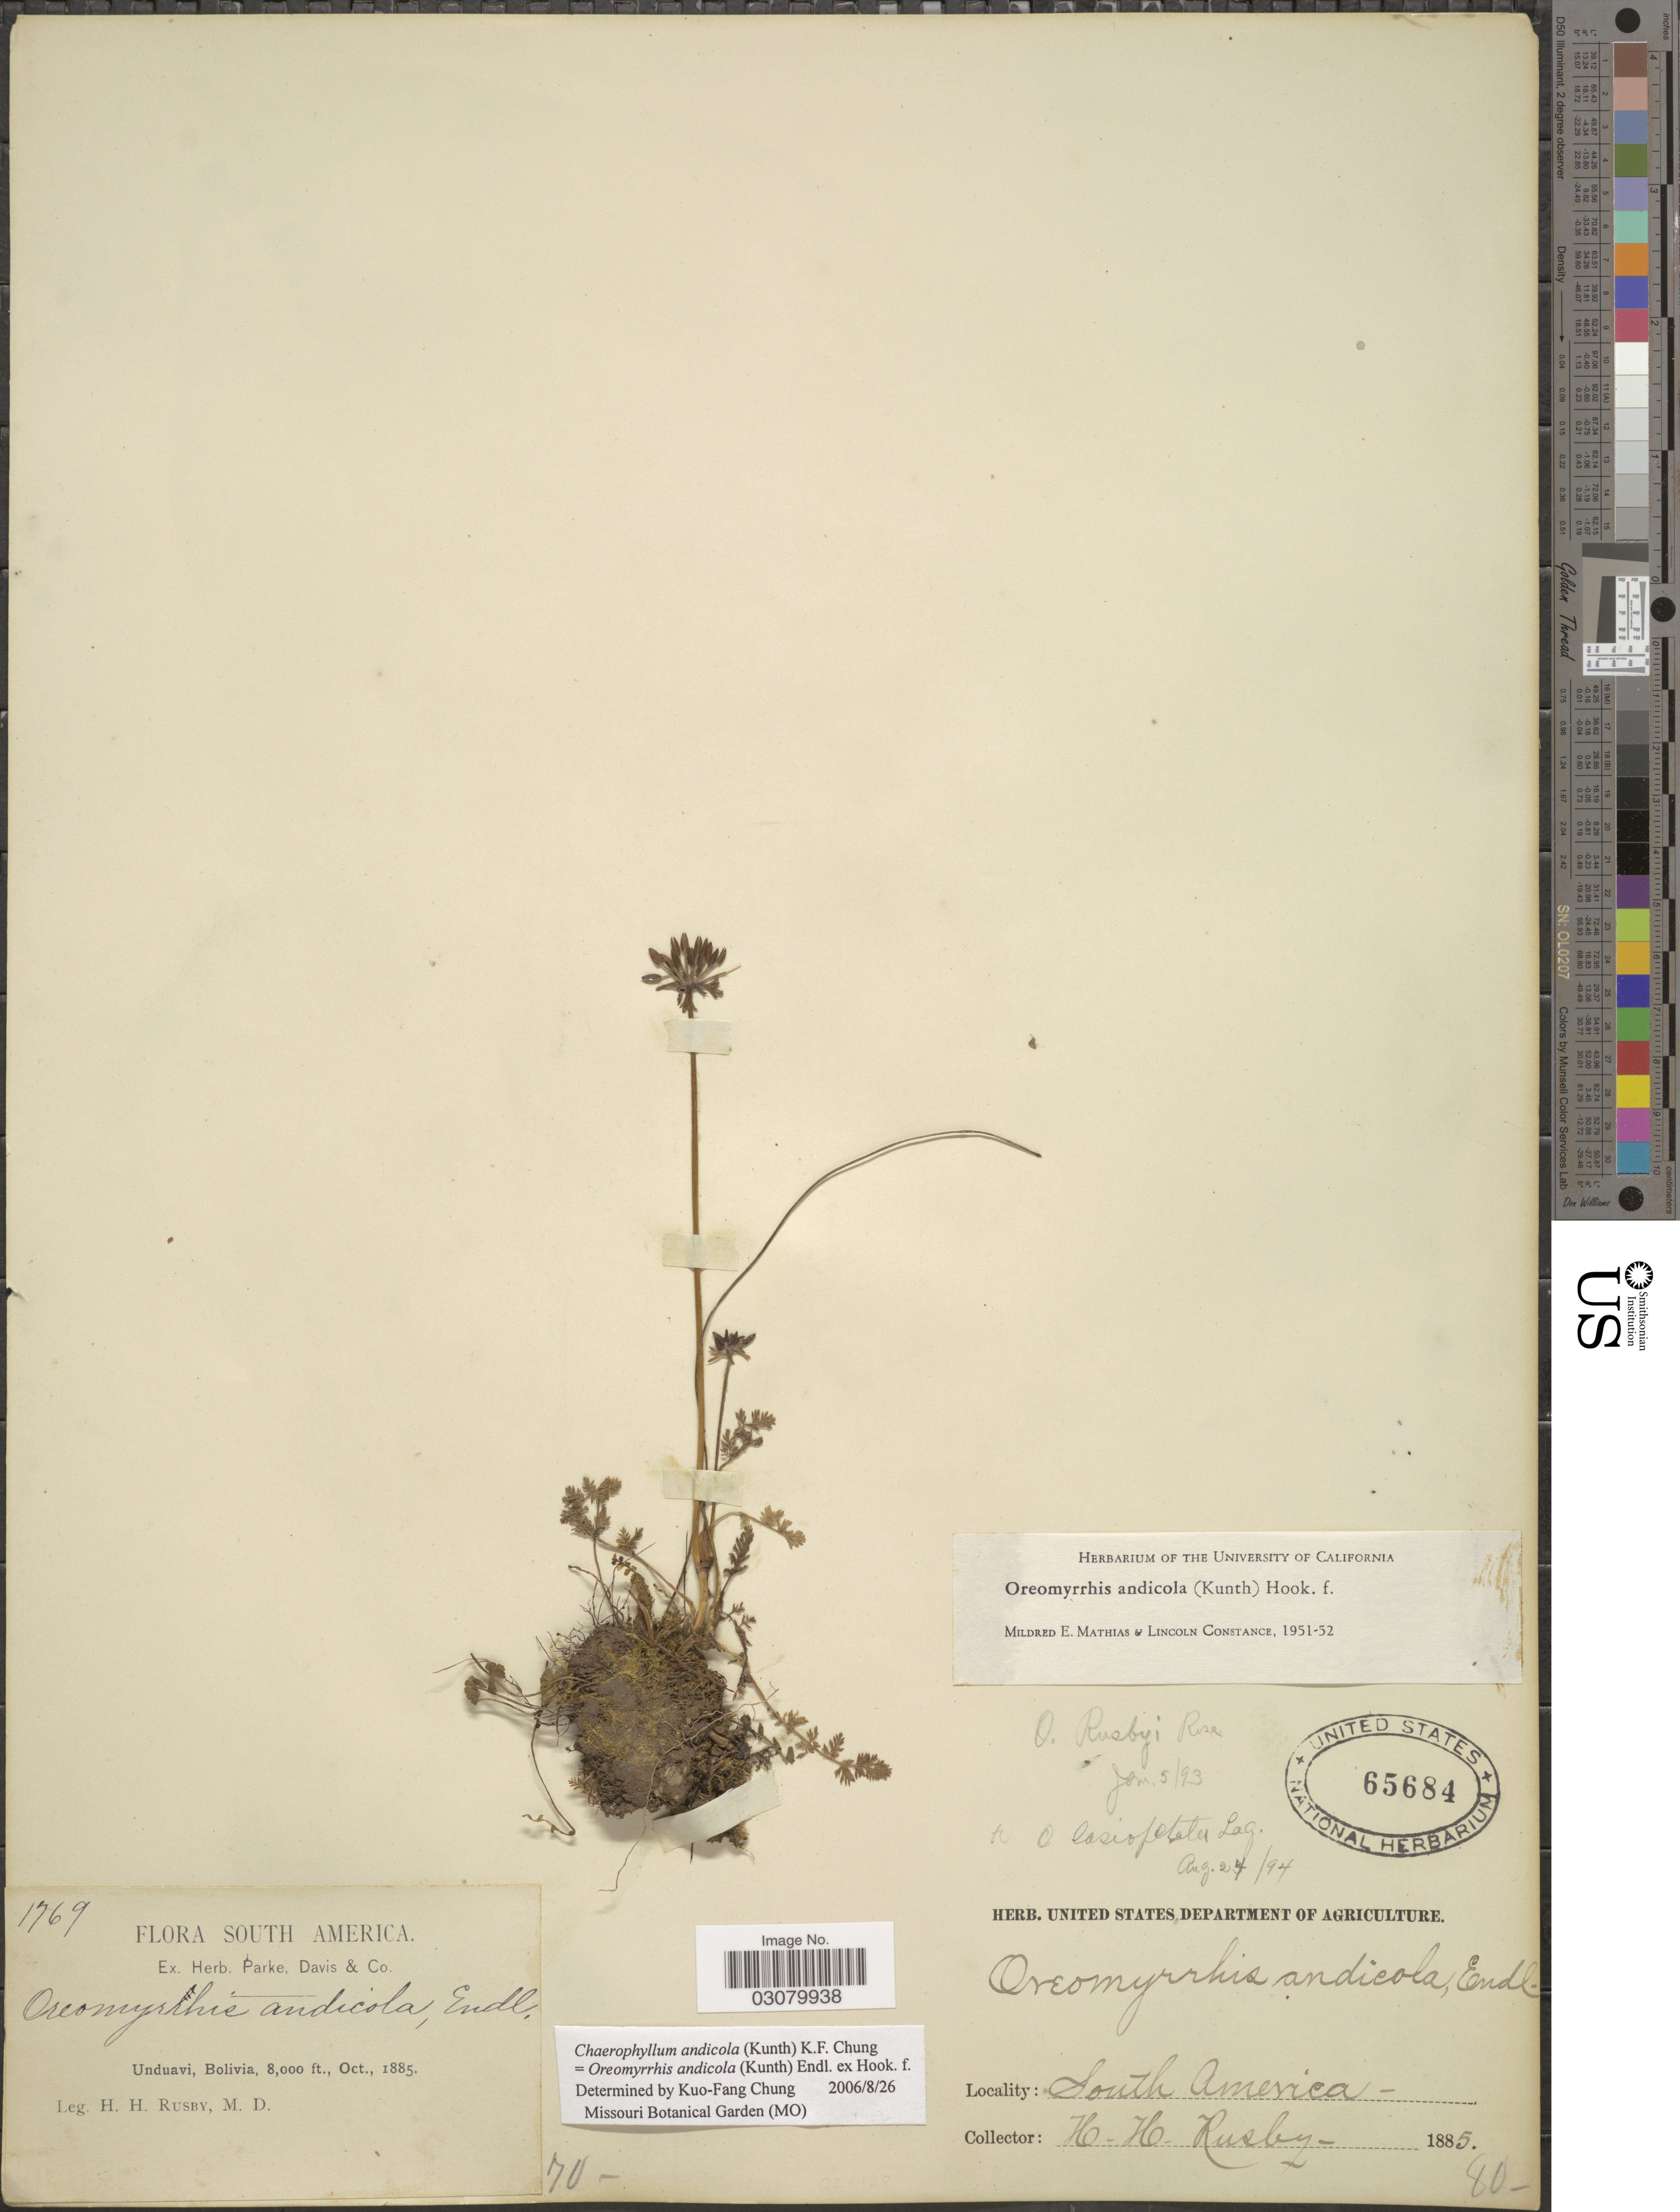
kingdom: Plantae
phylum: Tracheophyta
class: Magnoliopsida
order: Apiales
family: Apiaceae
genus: Oreomyrrhis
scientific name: Oreomyrrhis andicola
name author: (Kunth) Endl. ex Hook. f.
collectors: H. H. Rusby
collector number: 1769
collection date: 1885-10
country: Bolivia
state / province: La Paz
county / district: Nor Yungas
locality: Unduavi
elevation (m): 2438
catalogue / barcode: US 65684